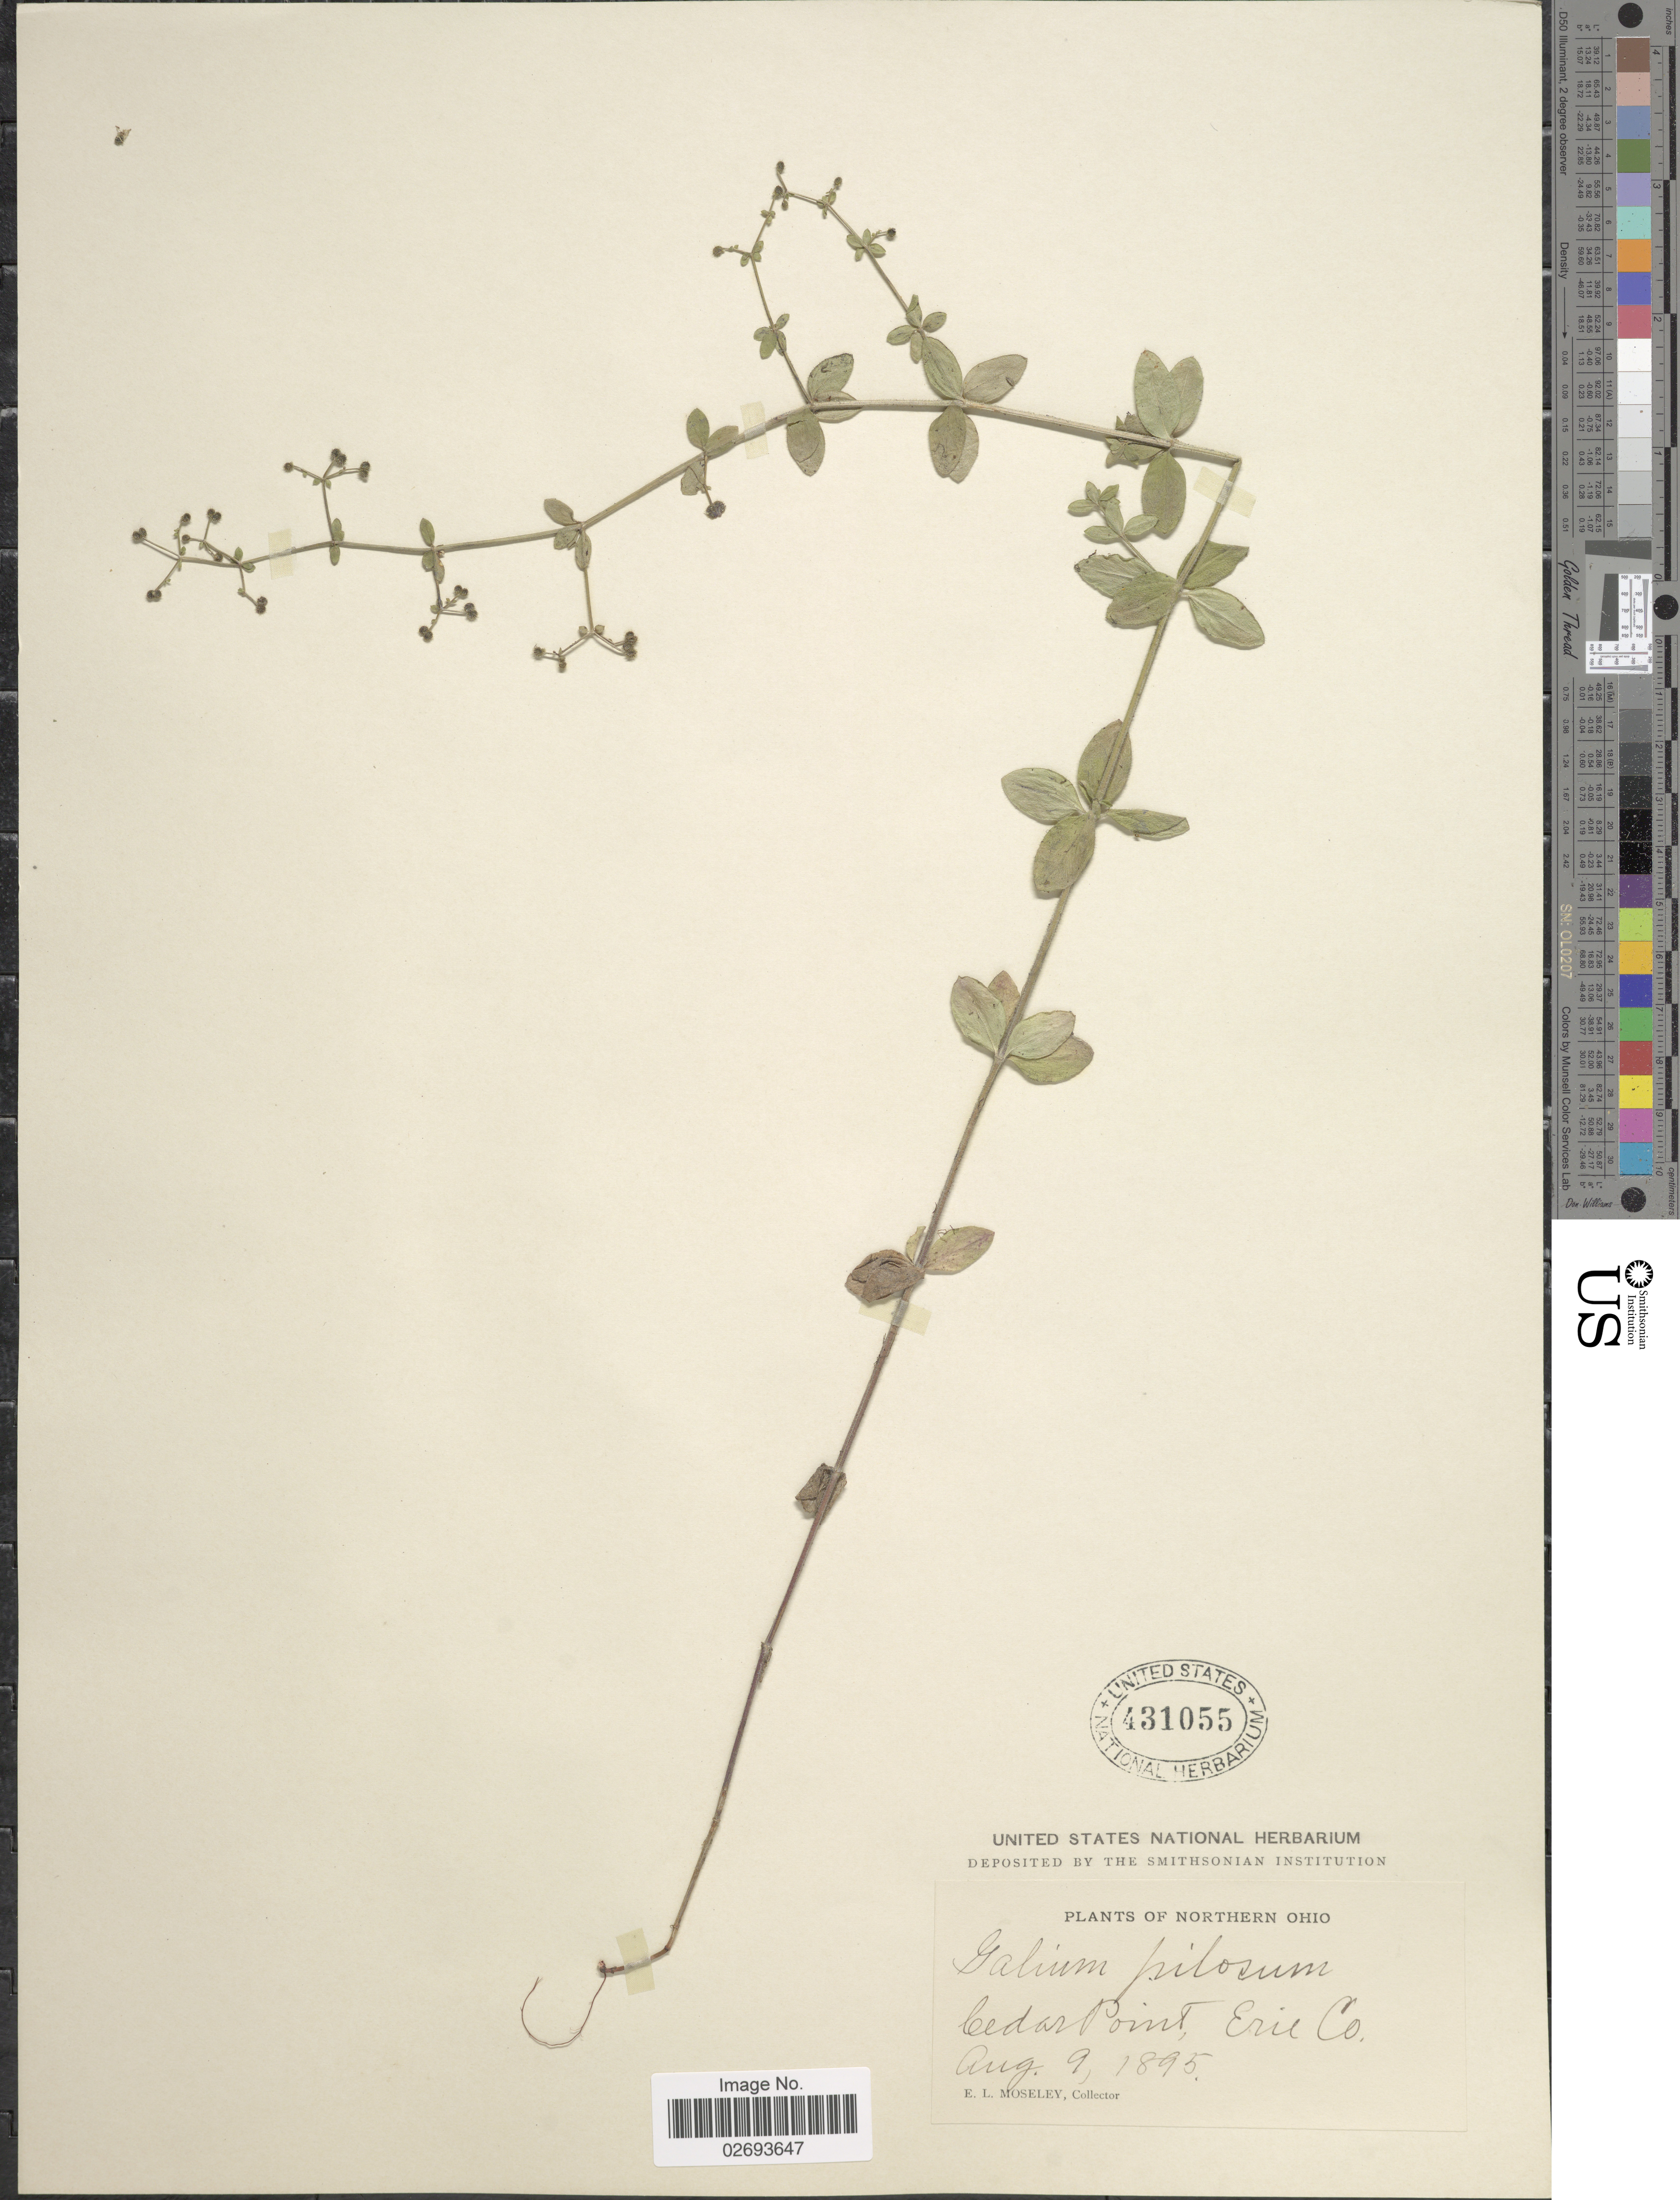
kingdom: Plantae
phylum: Tracheophyta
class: Magnoliopsida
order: Gentianales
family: Rubiaceae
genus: Galium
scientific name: Galium pilosum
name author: Aiton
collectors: E. Moseley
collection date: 1895-08-09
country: United States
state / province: Ohio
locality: Northern Ohio, Cedar Point, Erie Co.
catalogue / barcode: US 431055